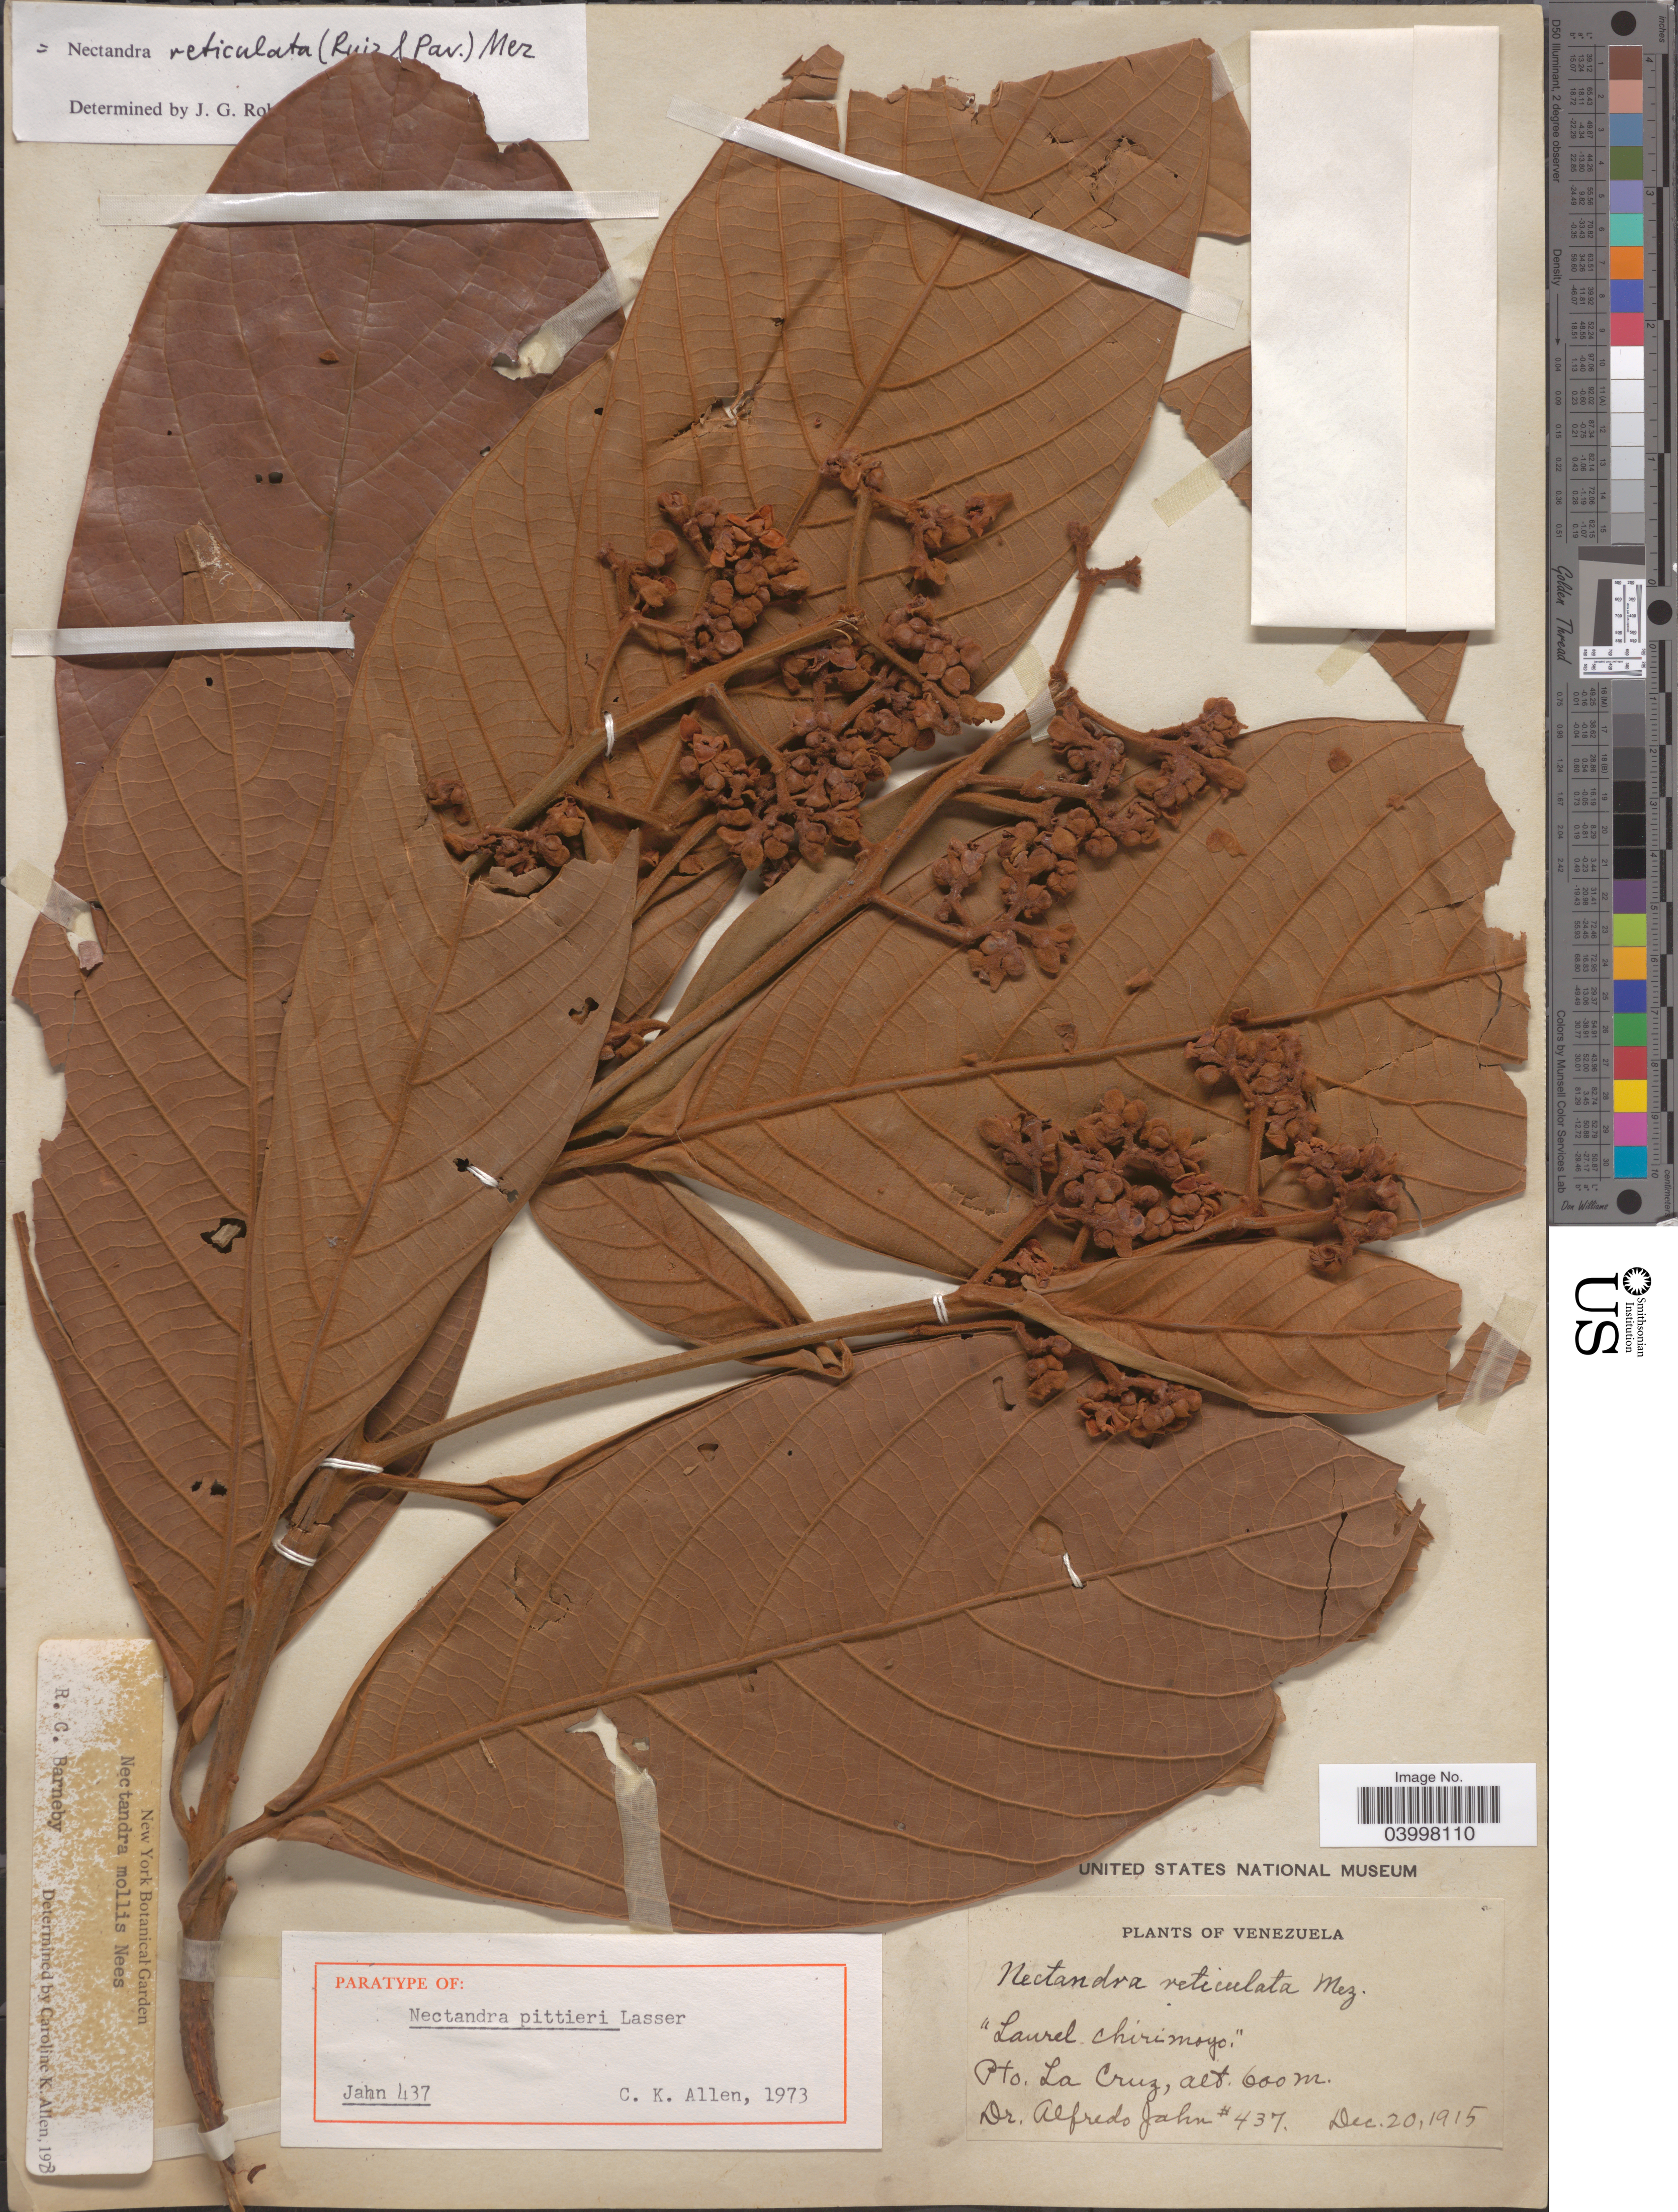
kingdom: Plantae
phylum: Tracheophyta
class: Magnoliopsida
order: Laurales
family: Lauraceae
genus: Nectandra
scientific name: Nectandra reticulata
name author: (Ruiz & Pav.) Mez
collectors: A. Jahn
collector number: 437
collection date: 1915-12-20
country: Venezuela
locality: Pto. La Cruz.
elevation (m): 600